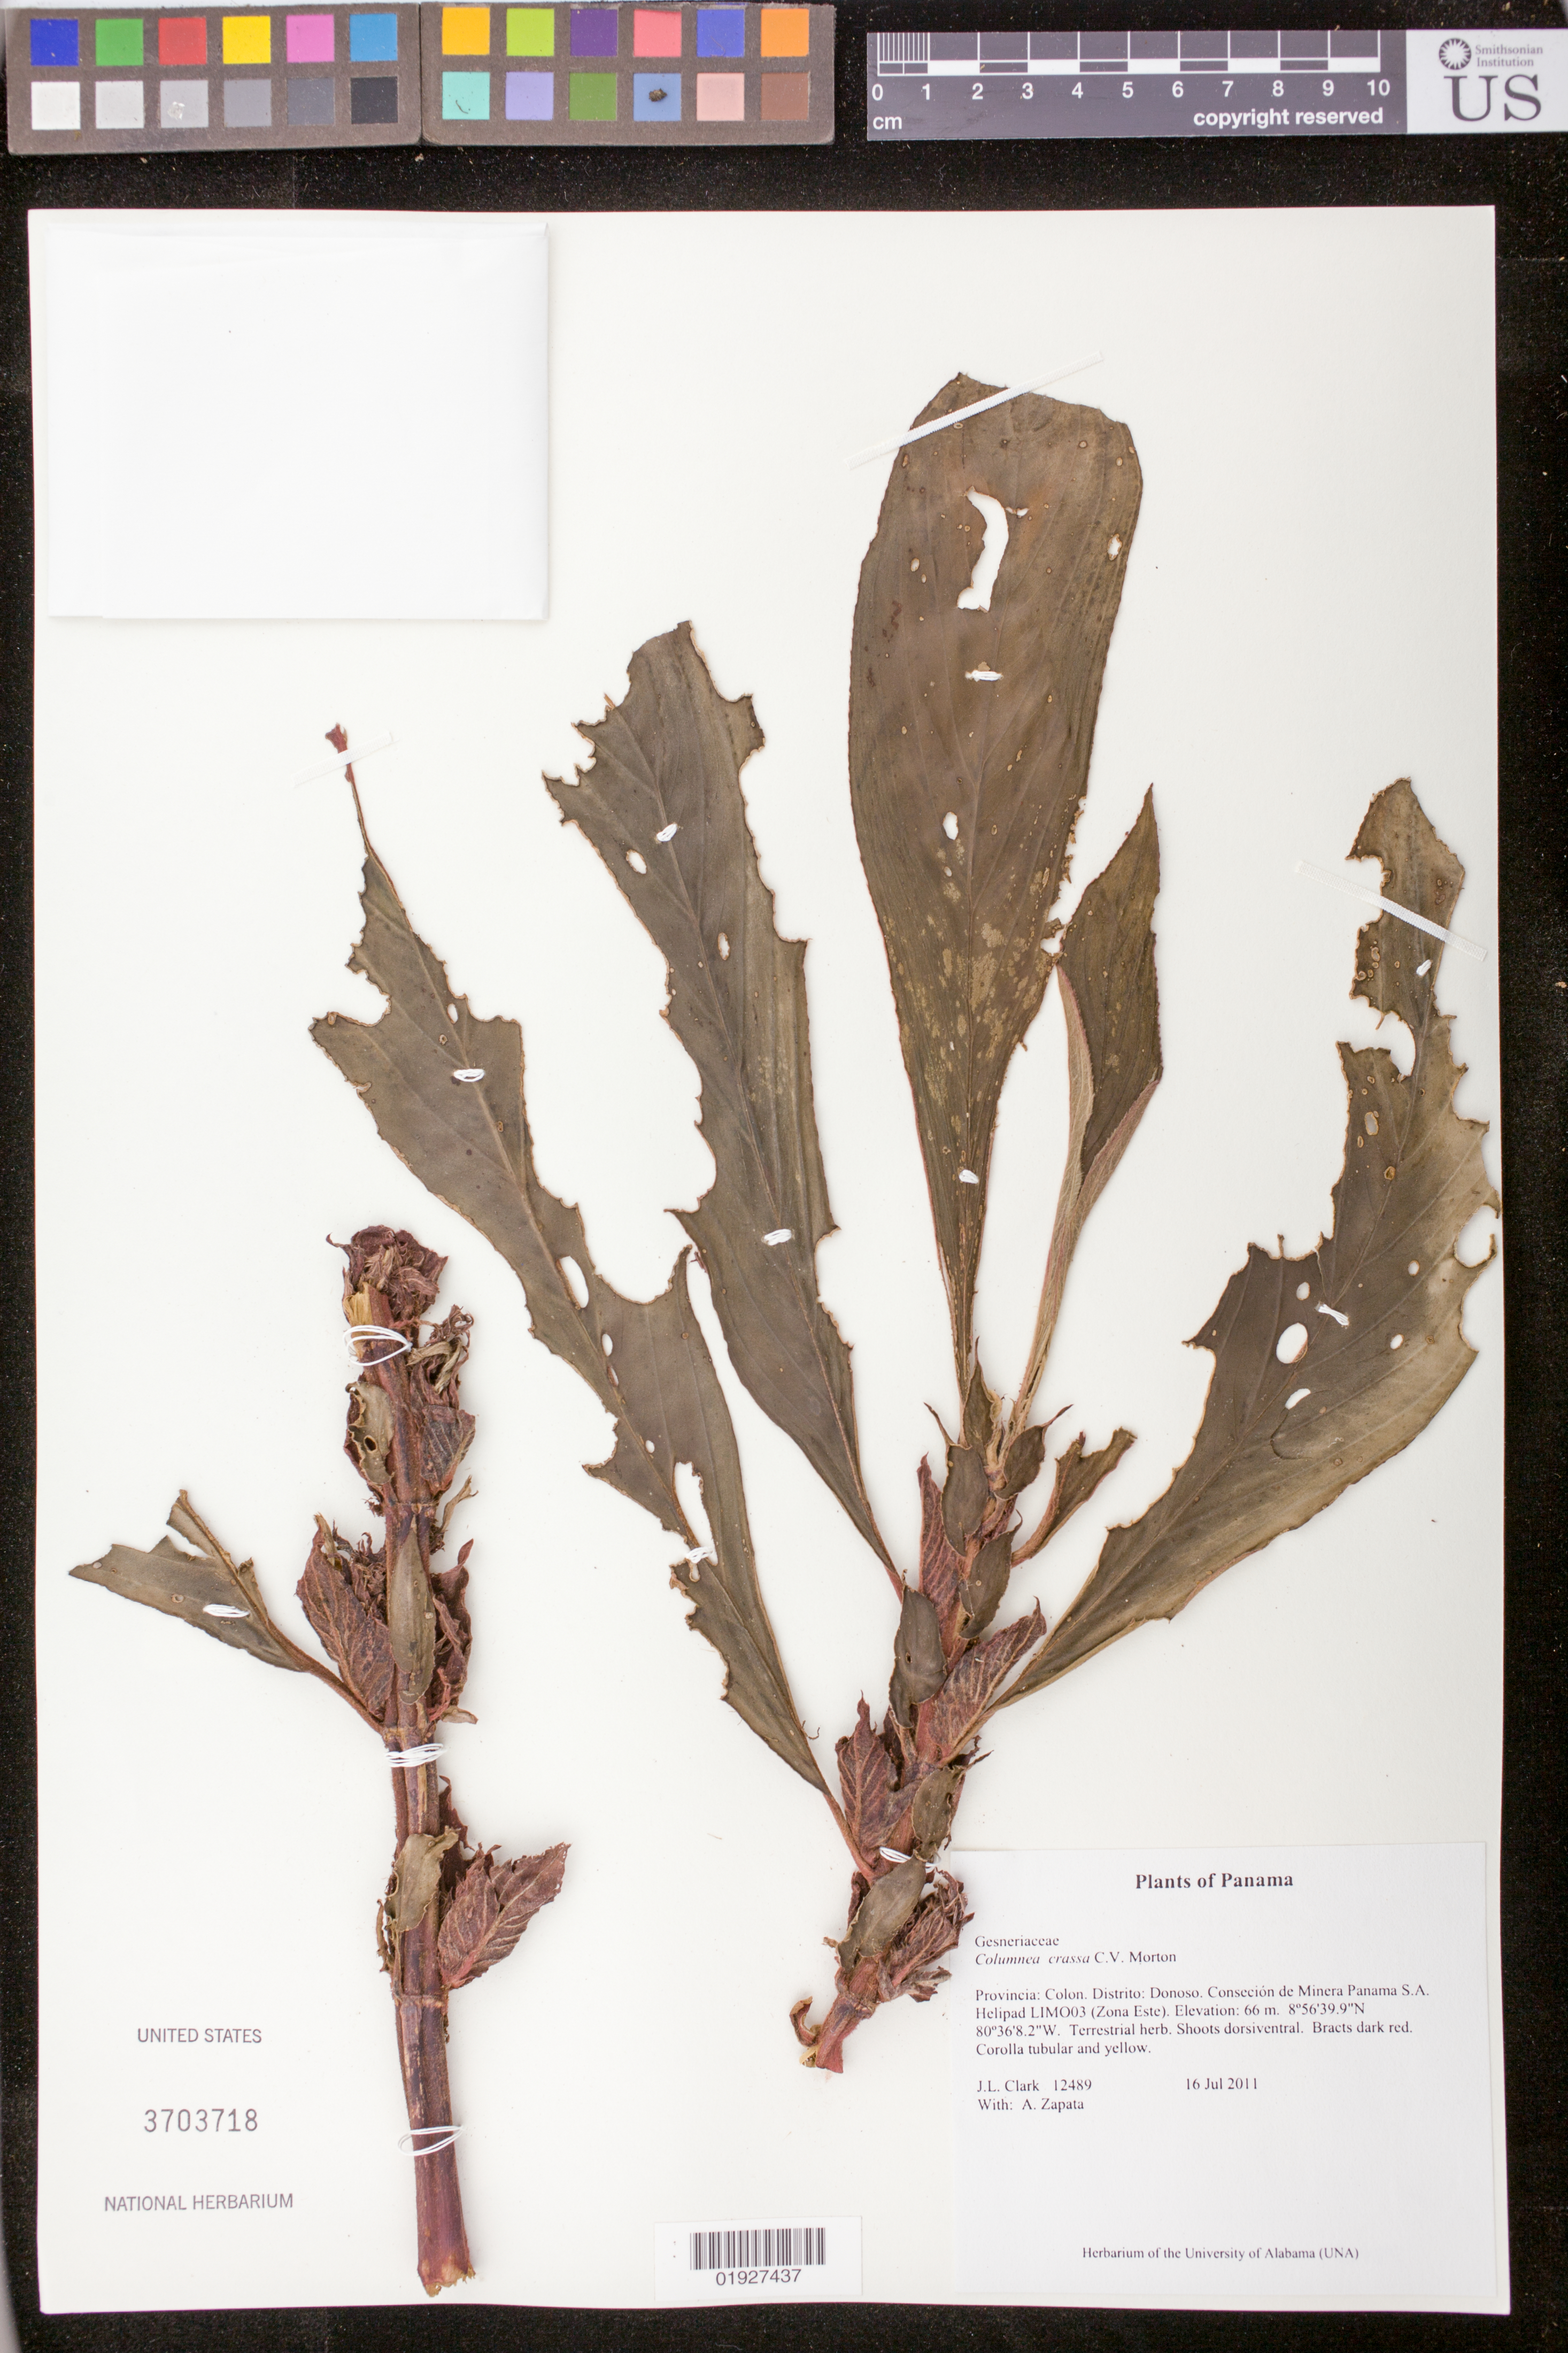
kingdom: Plantae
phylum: Tracheophyta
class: Magnoliopsida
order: Lamiales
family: Gesneriaceae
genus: Columnea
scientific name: Columnea crassa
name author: C.V. Morton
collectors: J. L. Clark & A. Zapata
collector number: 12489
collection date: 2011-07-16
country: Panama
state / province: Colón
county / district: Donoso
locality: Conseción de Minera Panama S.A. Helipad LIMO03 (Zona Este).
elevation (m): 66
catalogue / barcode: US 3703718